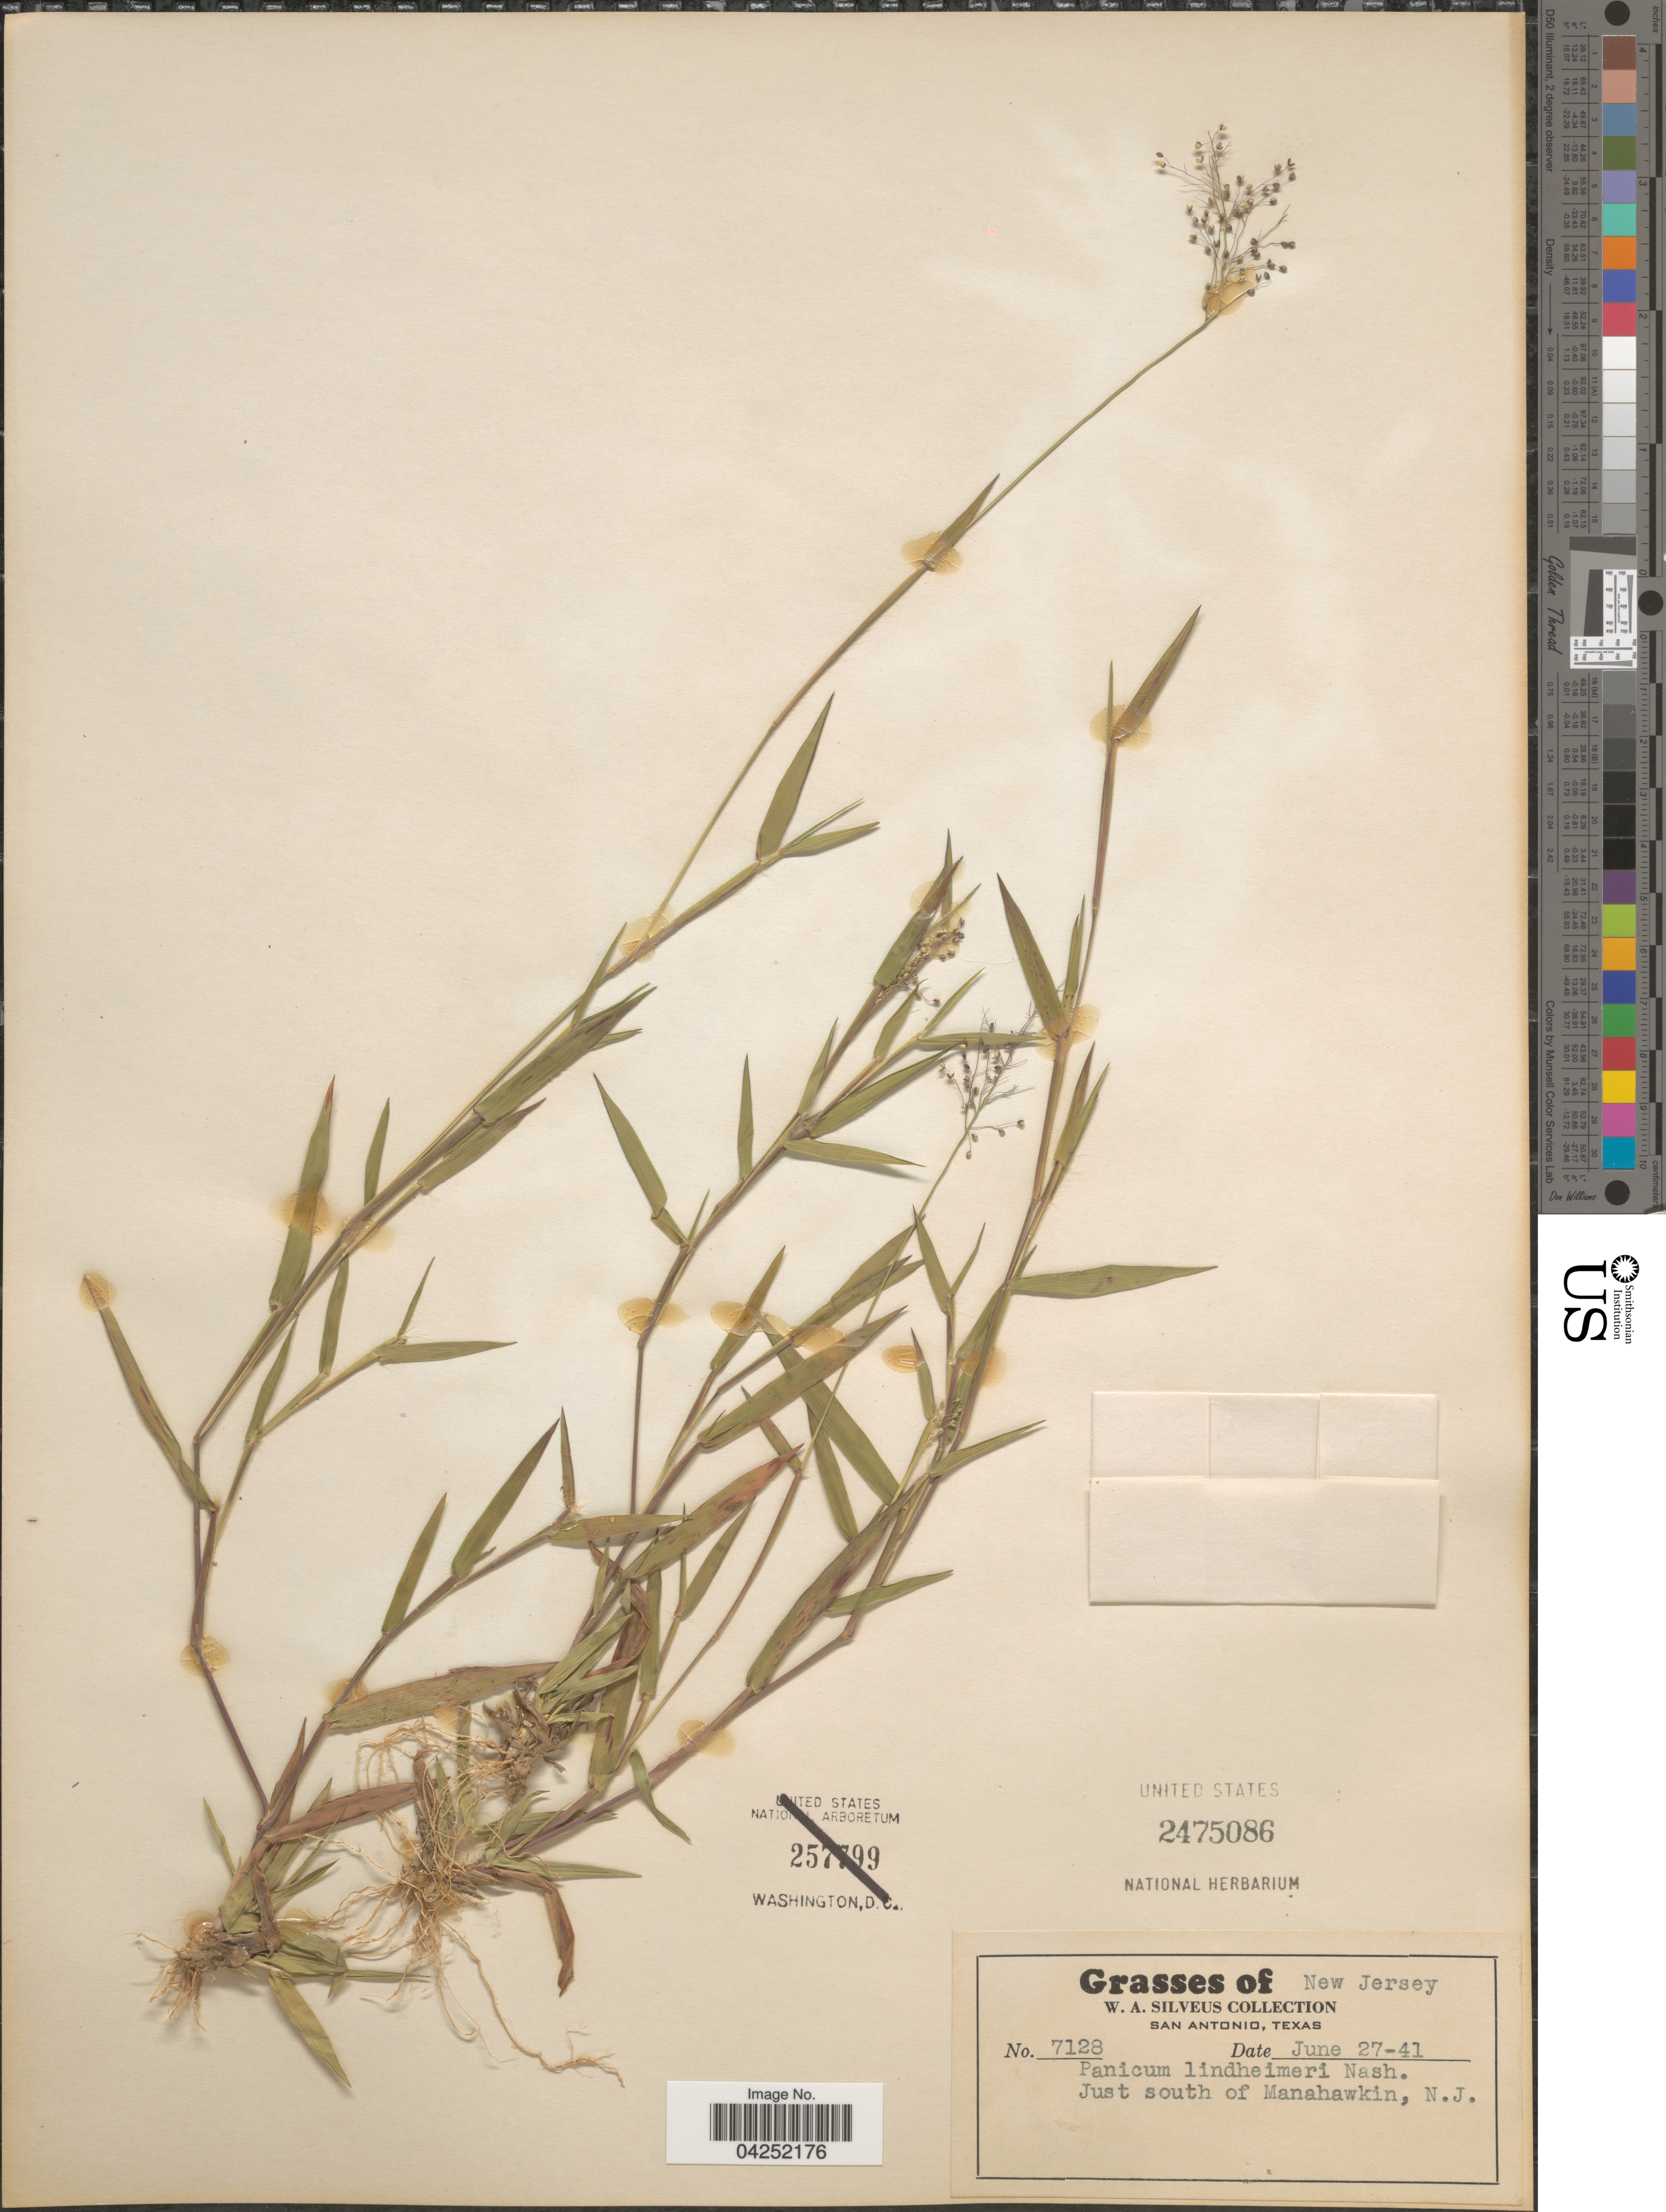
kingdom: Plantae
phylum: Tracheophyta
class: Liliopsida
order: Poales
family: Poaceae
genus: Dichanthelium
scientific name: Dichanthelium acuminatum var. lindheimeri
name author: (Nash) Gould & C.A. Clark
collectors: W. Silveus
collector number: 7128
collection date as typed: Transcribed d/m/y: 27/6/41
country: United States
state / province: New Jersey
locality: Just south of Manahawkin.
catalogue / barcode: US 2475086